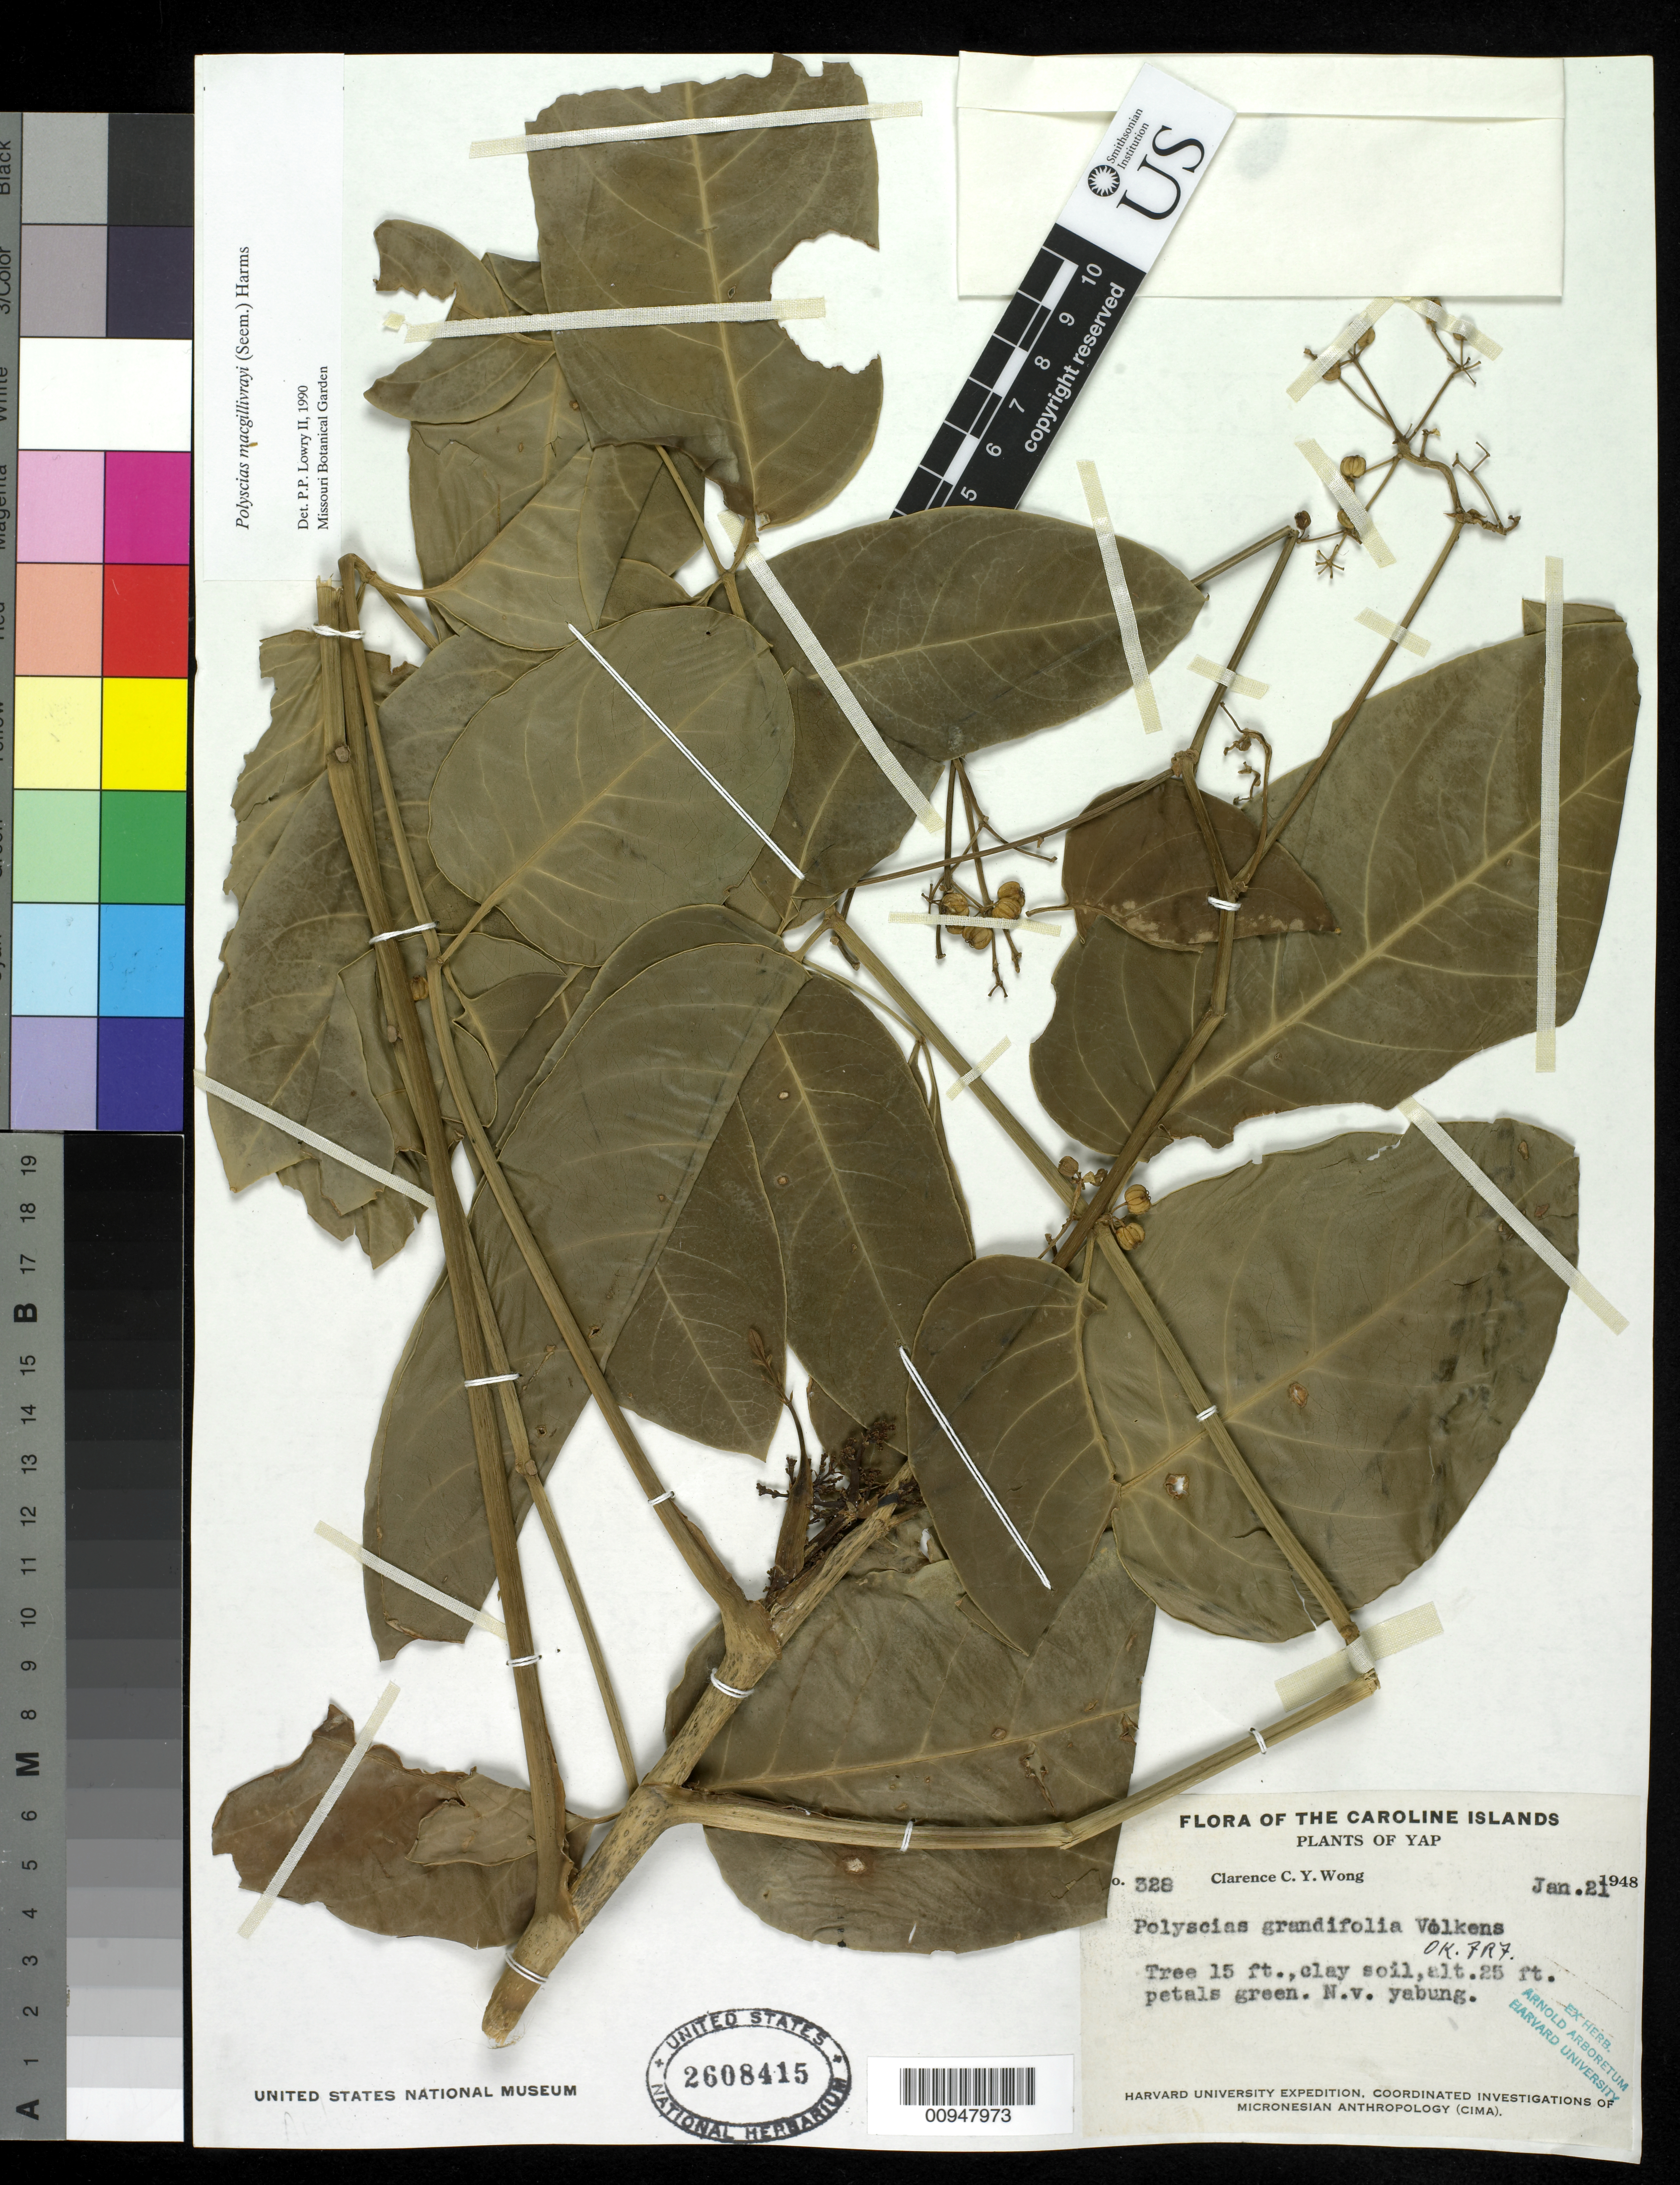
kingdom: Plantae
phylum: Tracheophyta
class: Magnoliopsida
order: Apiales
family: Araliaceae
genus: Polyscias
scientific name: Polyscias macgillivrayi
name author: Harms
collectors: C. Wong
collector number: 328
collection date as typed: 21 Jan 1948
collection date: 1948-01-21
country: Micronesia, Federated States of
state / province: Yap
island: Yap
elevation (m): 8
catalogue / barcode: US 2608415